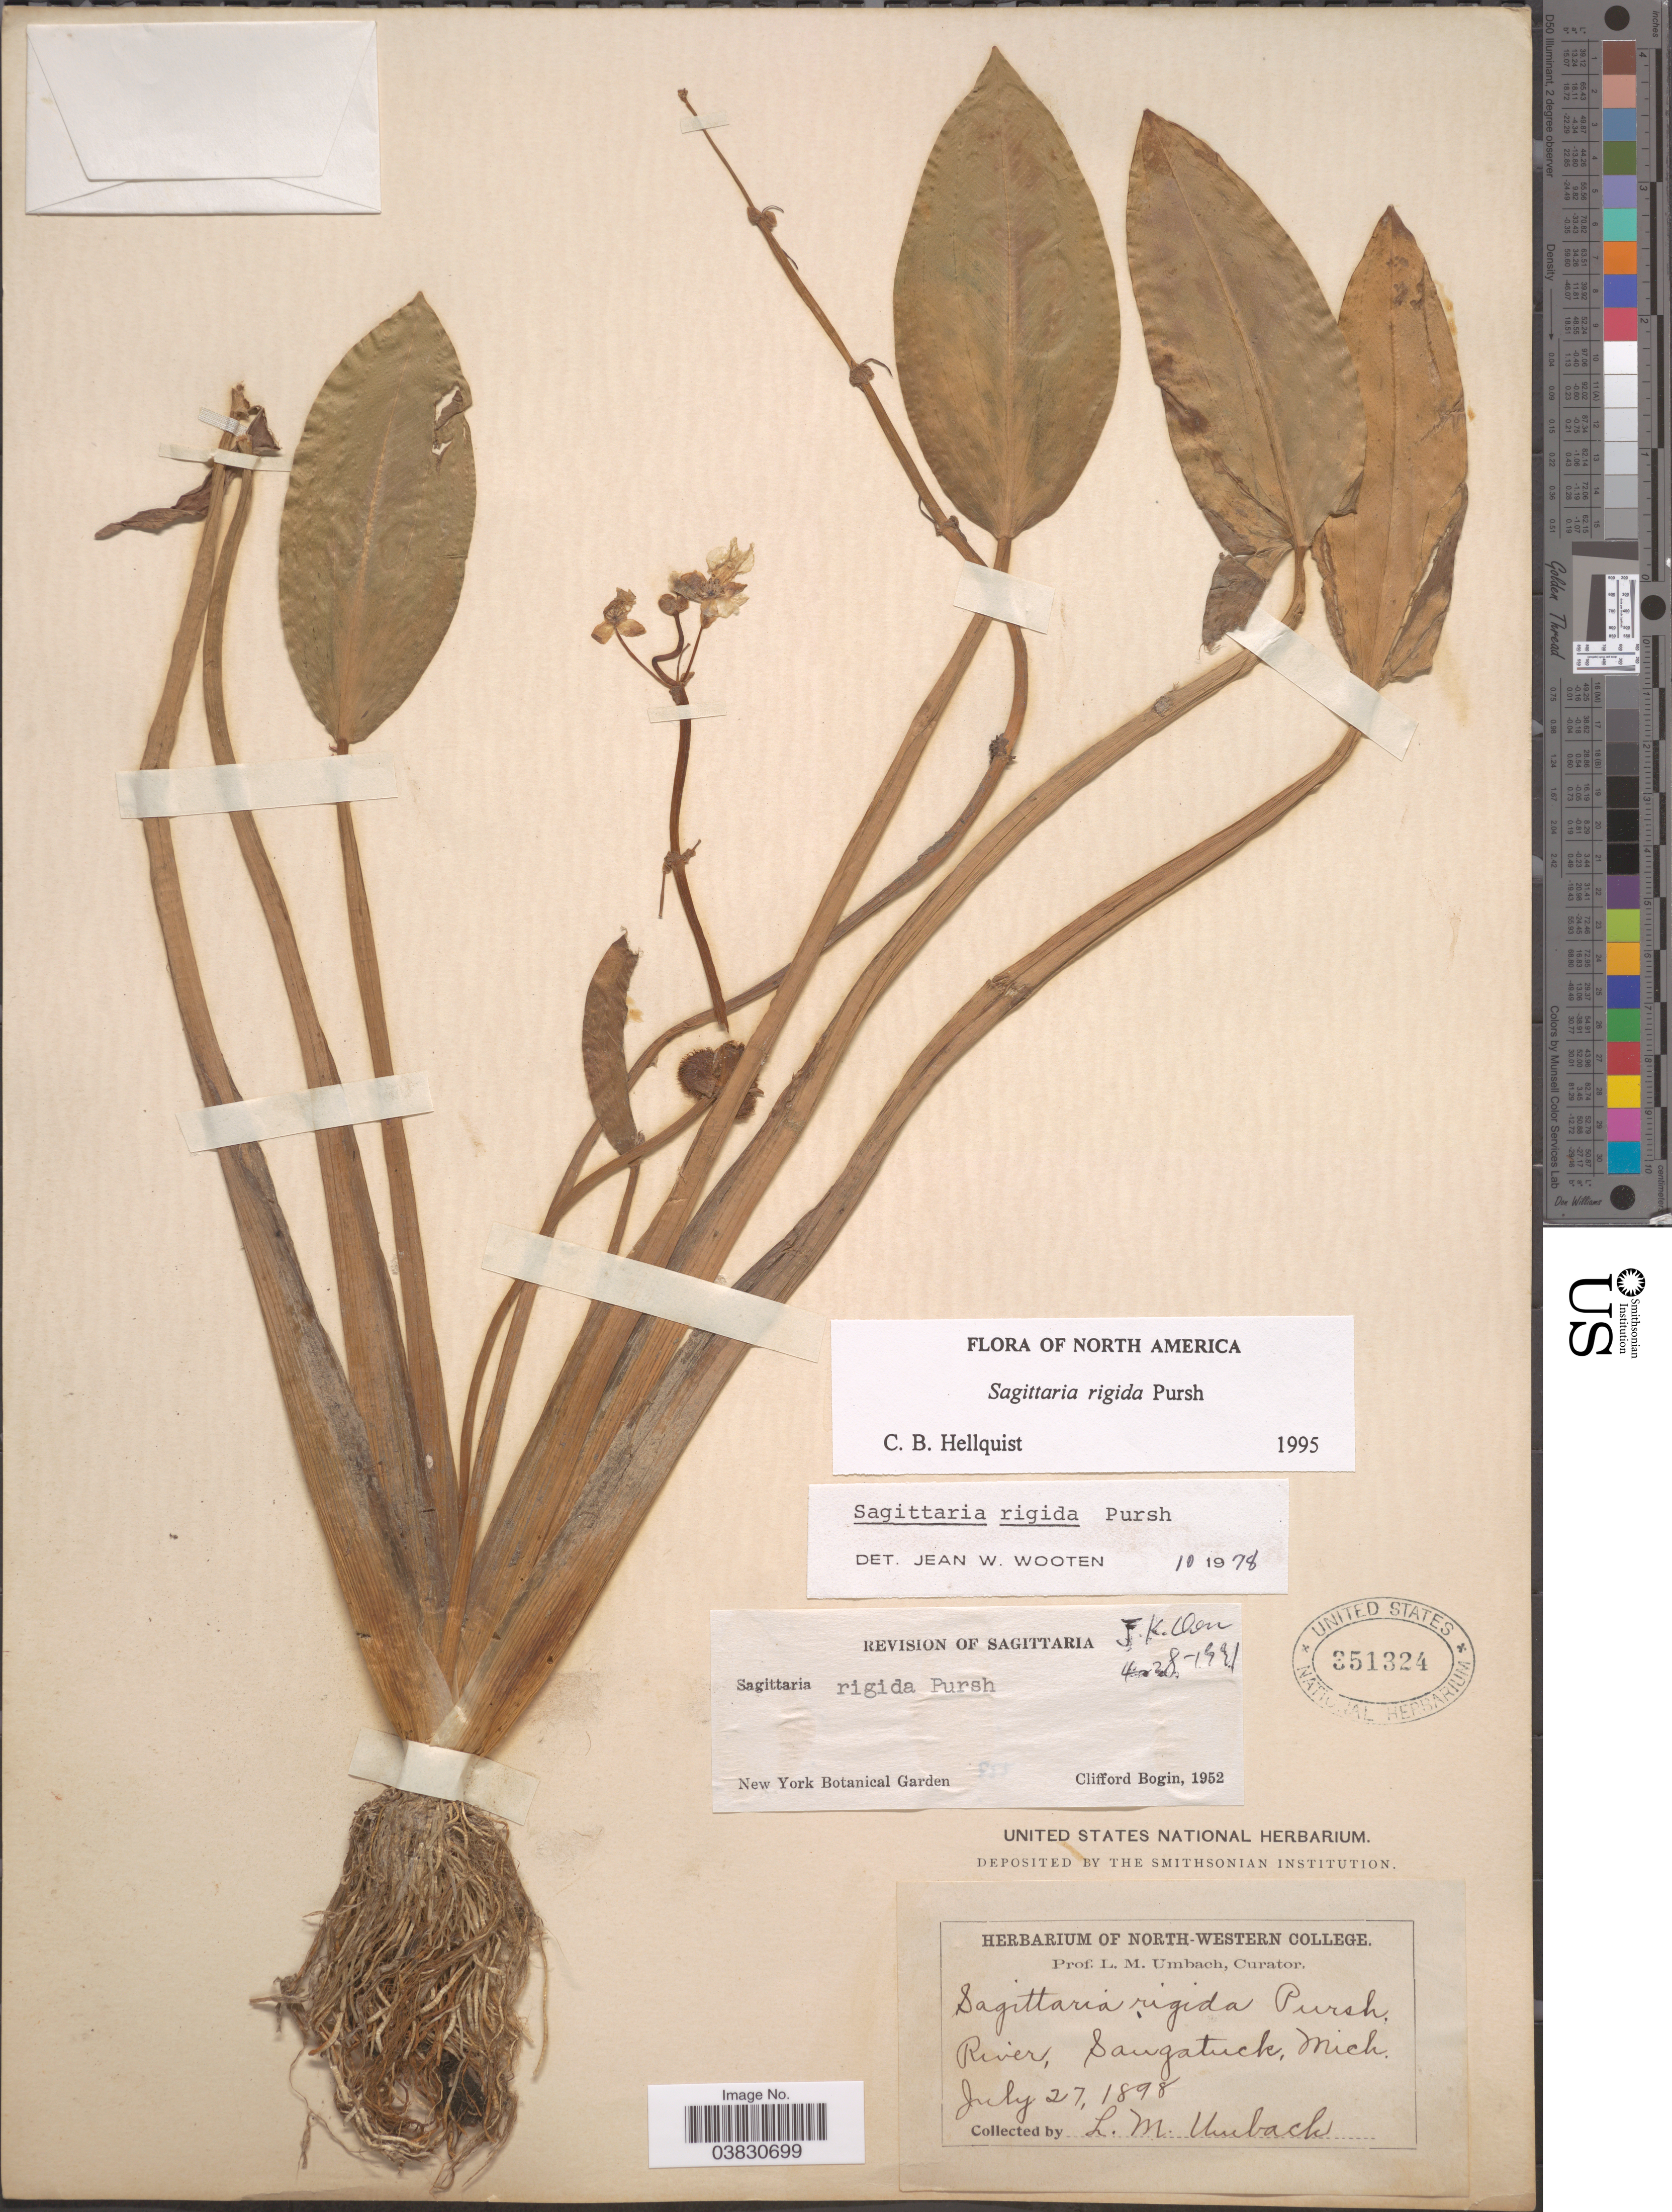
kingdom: Plantae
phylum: Tracheophyta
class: Liliopsida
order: Alismatales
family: Alismataceae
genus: Sagittaria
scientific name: Sagittaria rigida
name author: Pursh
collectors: L. M. Umbach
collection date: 1898-07-27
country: United States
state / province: Michigan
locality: River, Sangatuck.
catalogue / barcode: US 351324